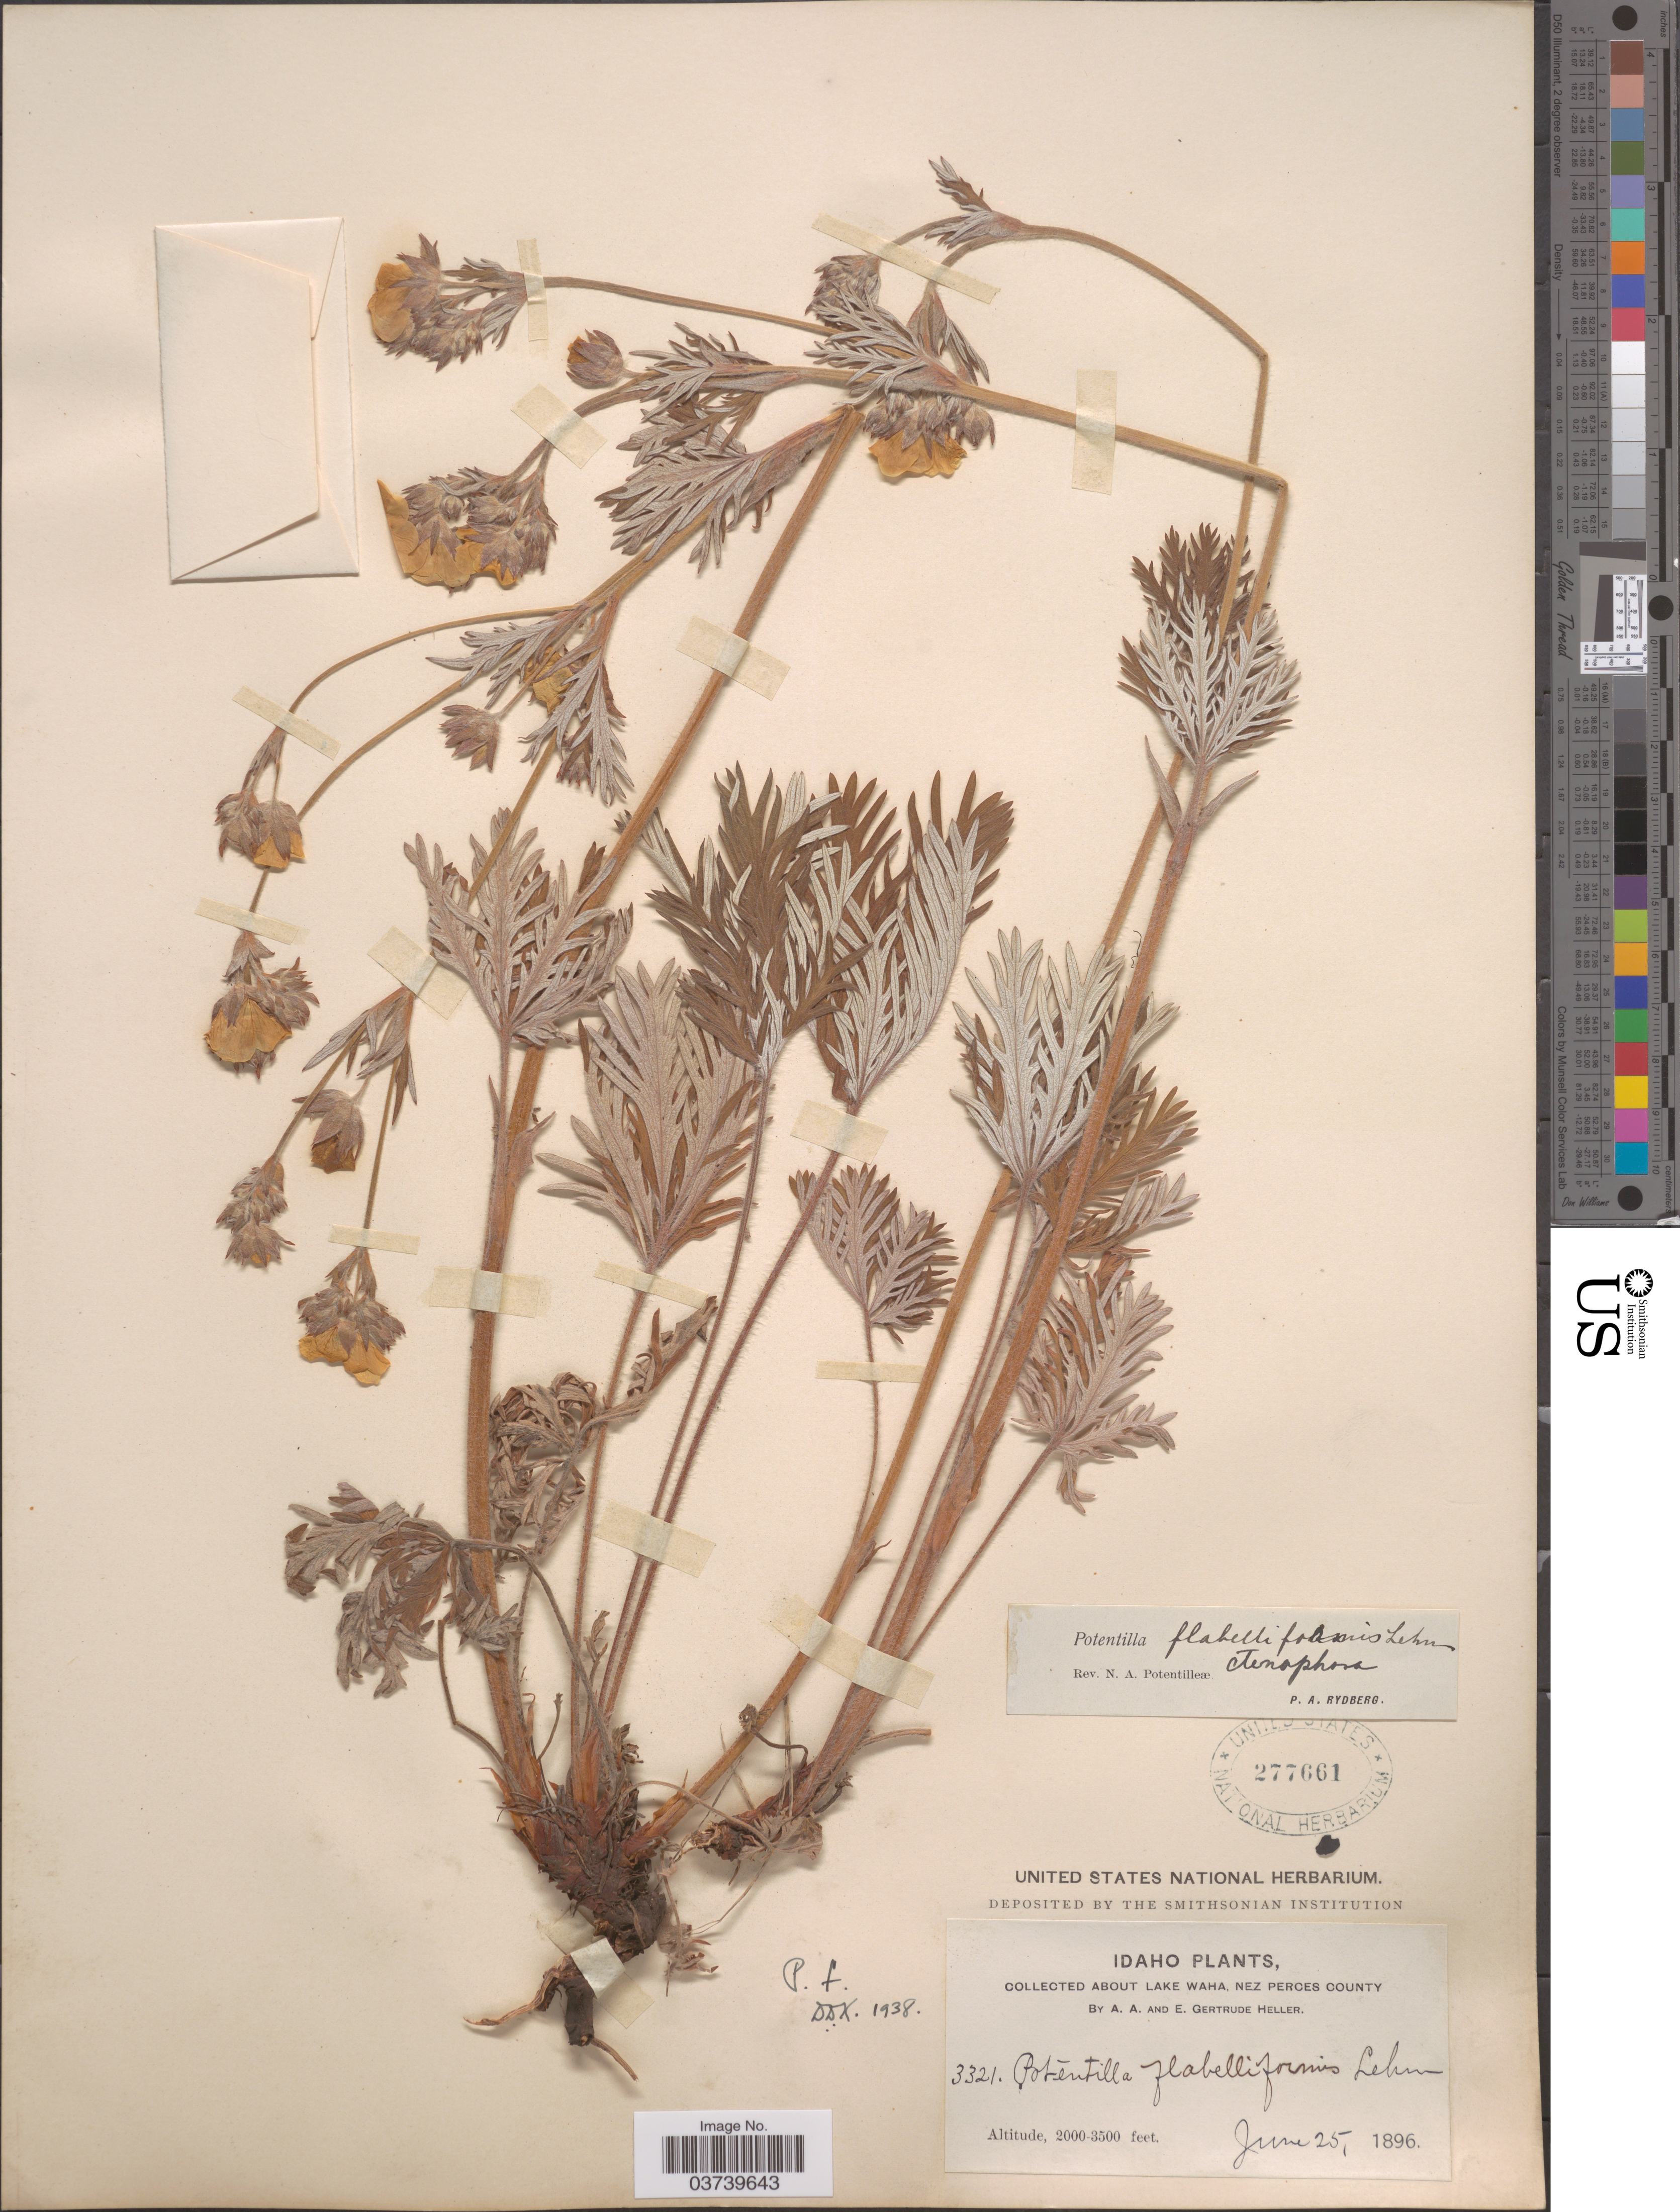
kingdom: Plantae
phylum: Tracheophyta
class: Magnoliopsida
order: Rosales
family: Rosaceae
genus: Potentilla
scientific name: Potentilla gracilis var. flabelliformis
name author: (Lehm.) Nutt.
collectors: A. A. Heller & E. Gertrude Heller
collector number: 3321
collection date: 1896-06-25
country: United States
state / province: Idaho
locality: About Lake Waha, Nez Perces County.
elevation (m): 610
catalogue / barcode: US 277661